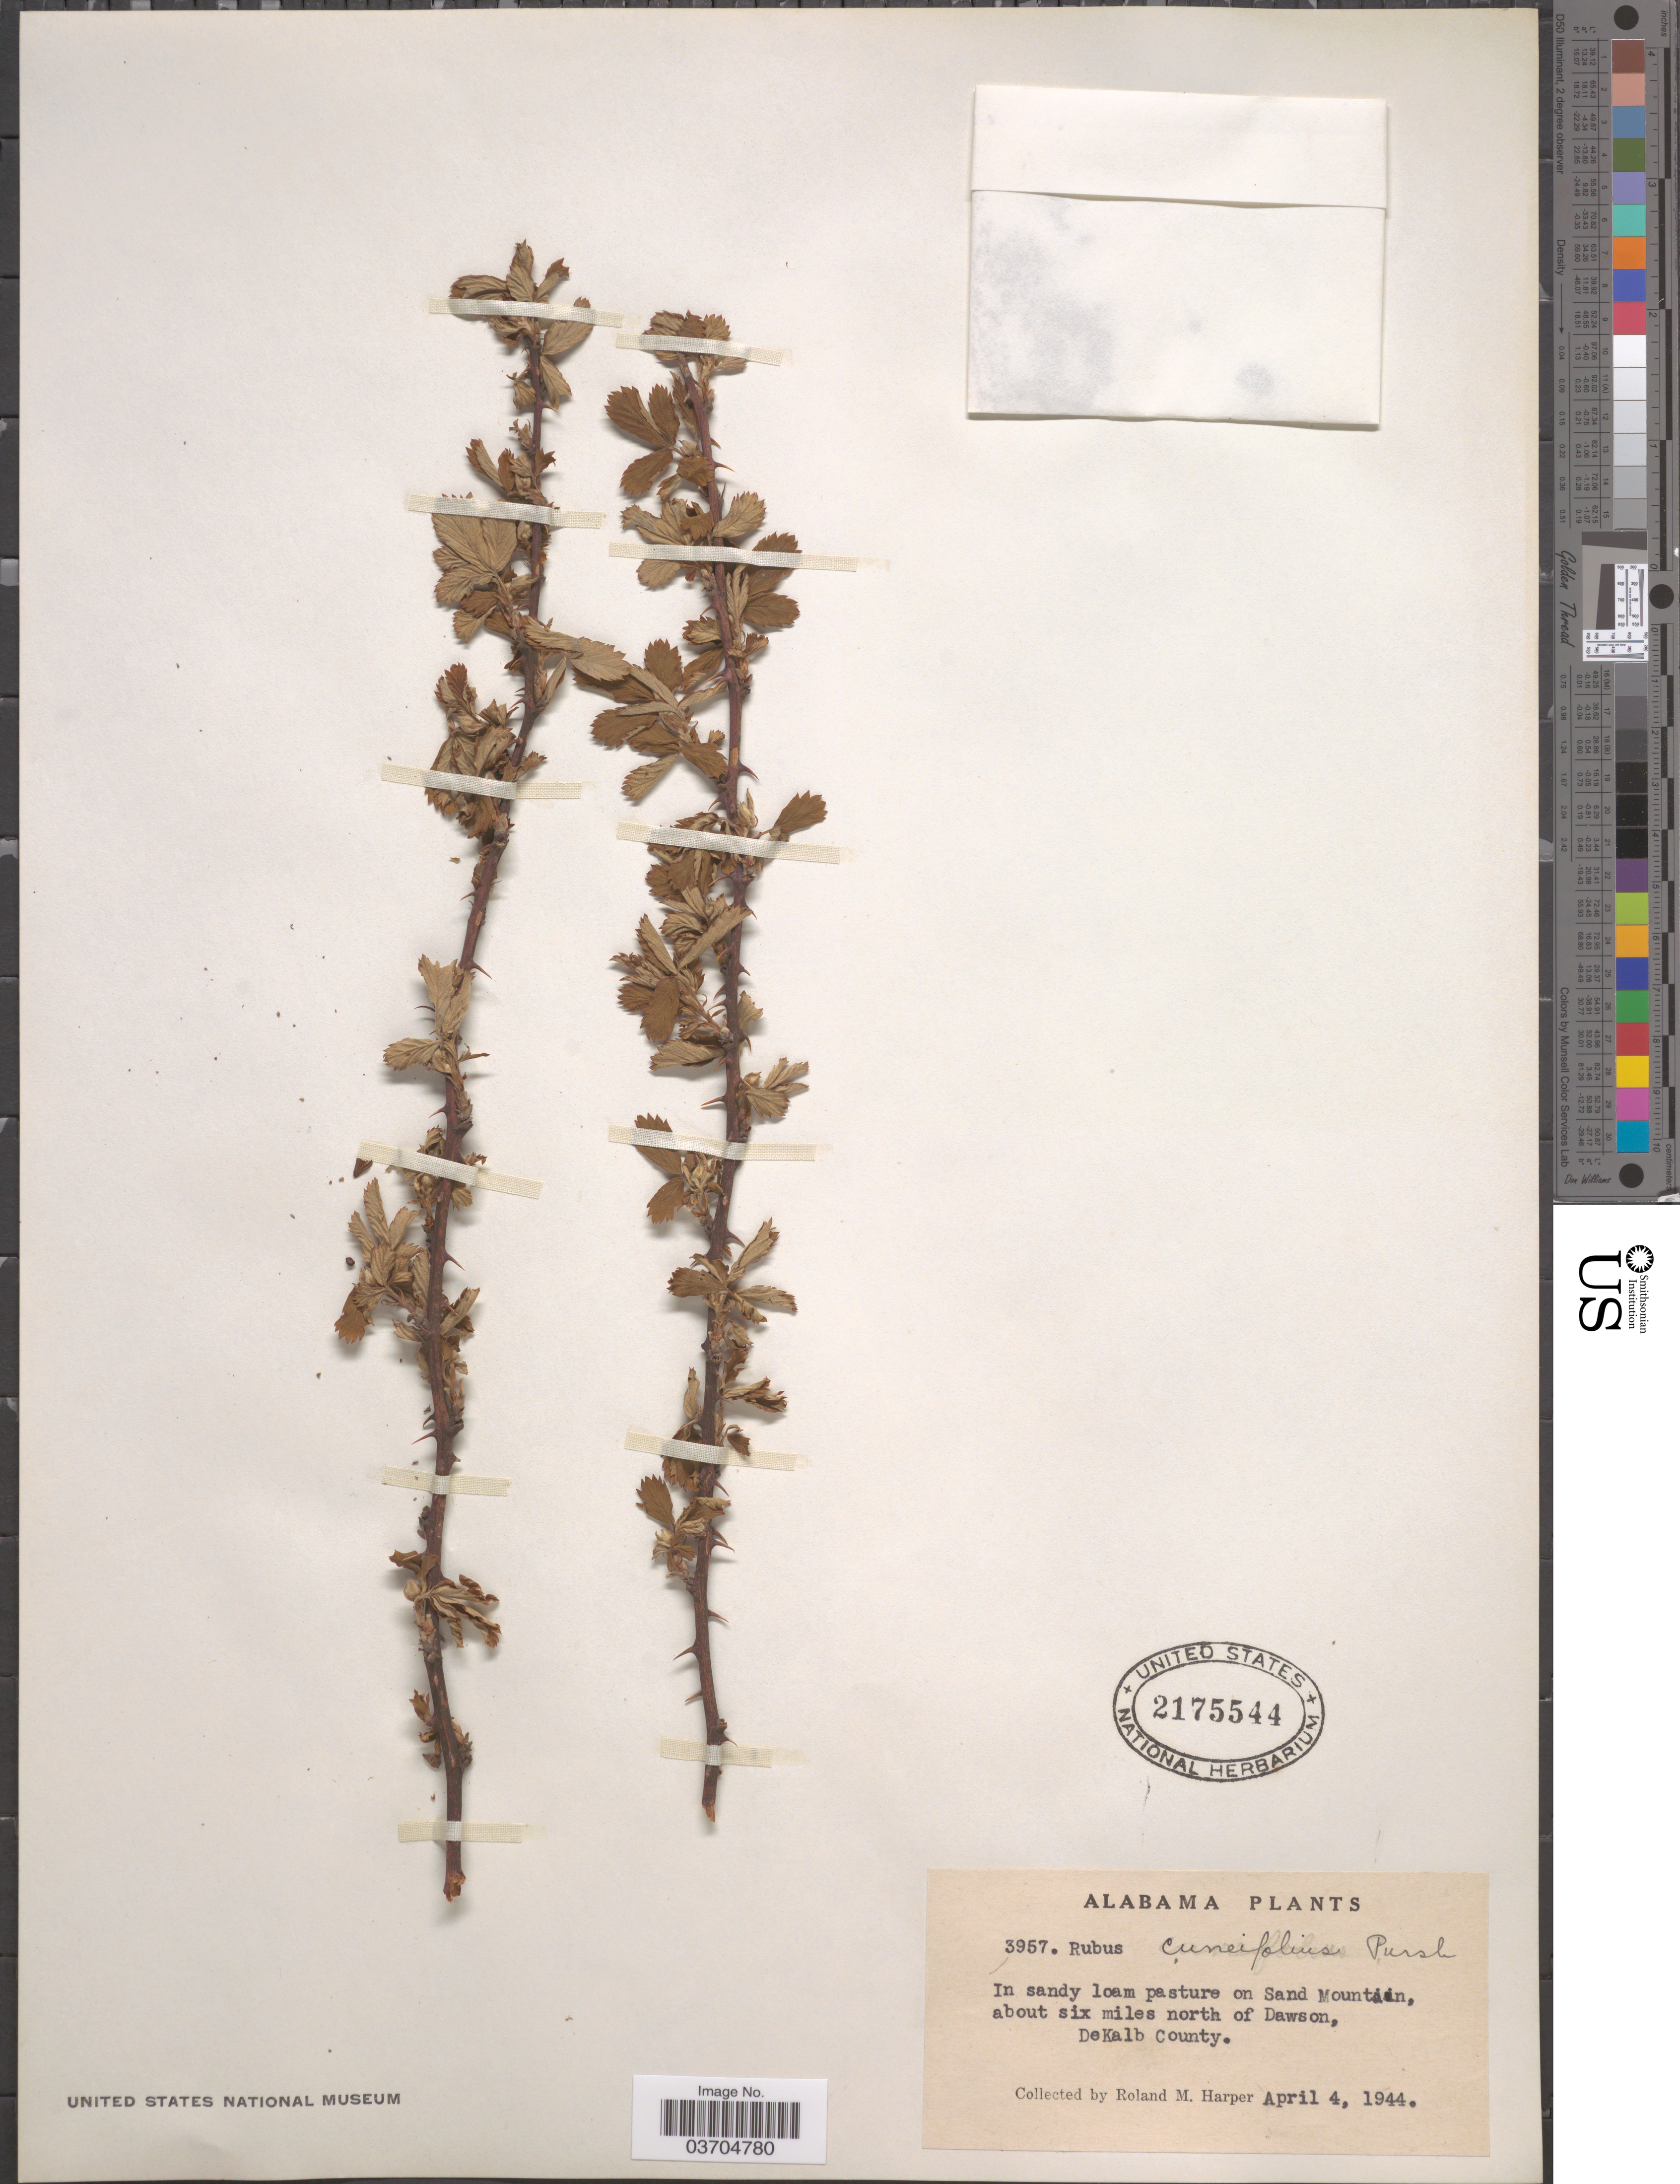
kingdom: Plantae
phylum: Tracheophyta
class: Magnoliopsida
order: Rosales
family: Rosaceae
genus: Rubus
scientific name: Rubus cuneifolius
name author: Pursh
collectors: R. M. Harper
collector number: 3957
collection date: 1944-04-04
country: United States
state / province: Alabama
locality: On Sand Mountiin, about six miles north of Dawson, DeKalb County.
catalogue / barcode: US 2175544